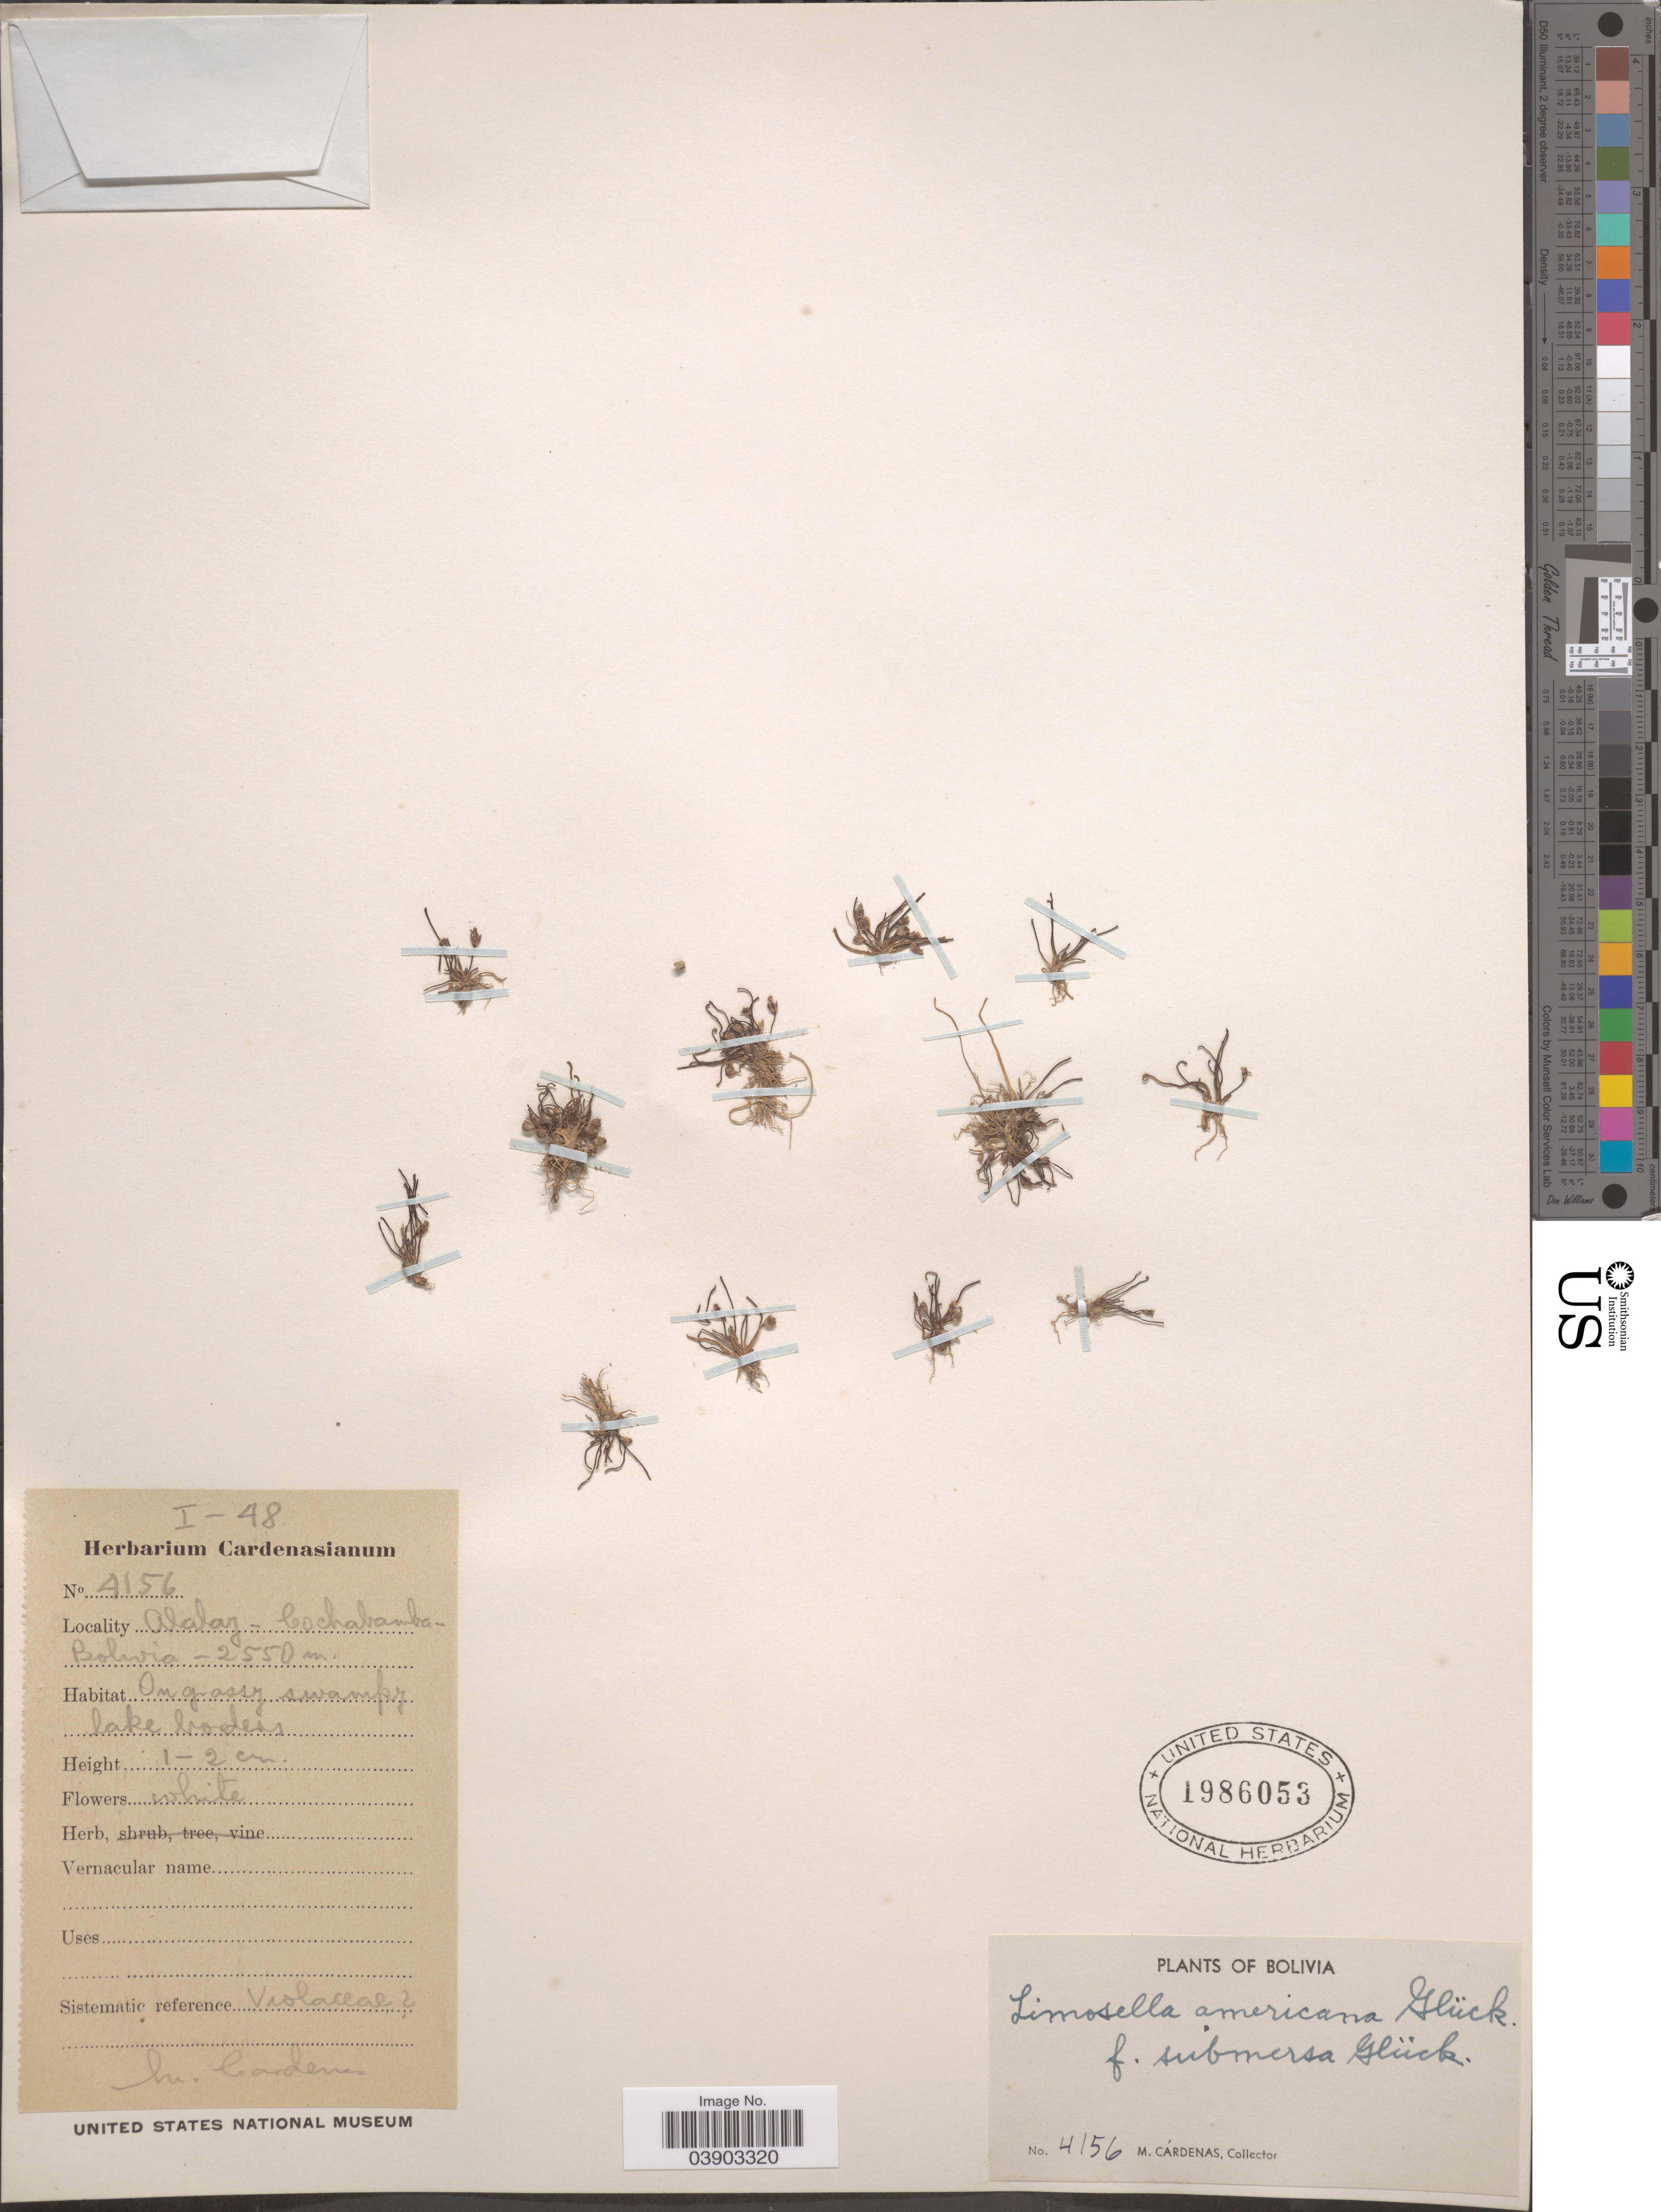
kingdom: Plantae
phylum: Tracheophyta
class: Magnoliopsida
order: Lamiales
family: Scrophulariaceae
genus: Limosella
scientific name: Limosella aquatica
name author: L.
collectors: M. Cárdenas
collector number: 4156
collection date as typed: Transcribed d/m/y: /1/48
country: Bolivia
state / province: Cochabamba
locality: Alalay.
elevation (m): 2550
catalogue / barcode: US 1986053